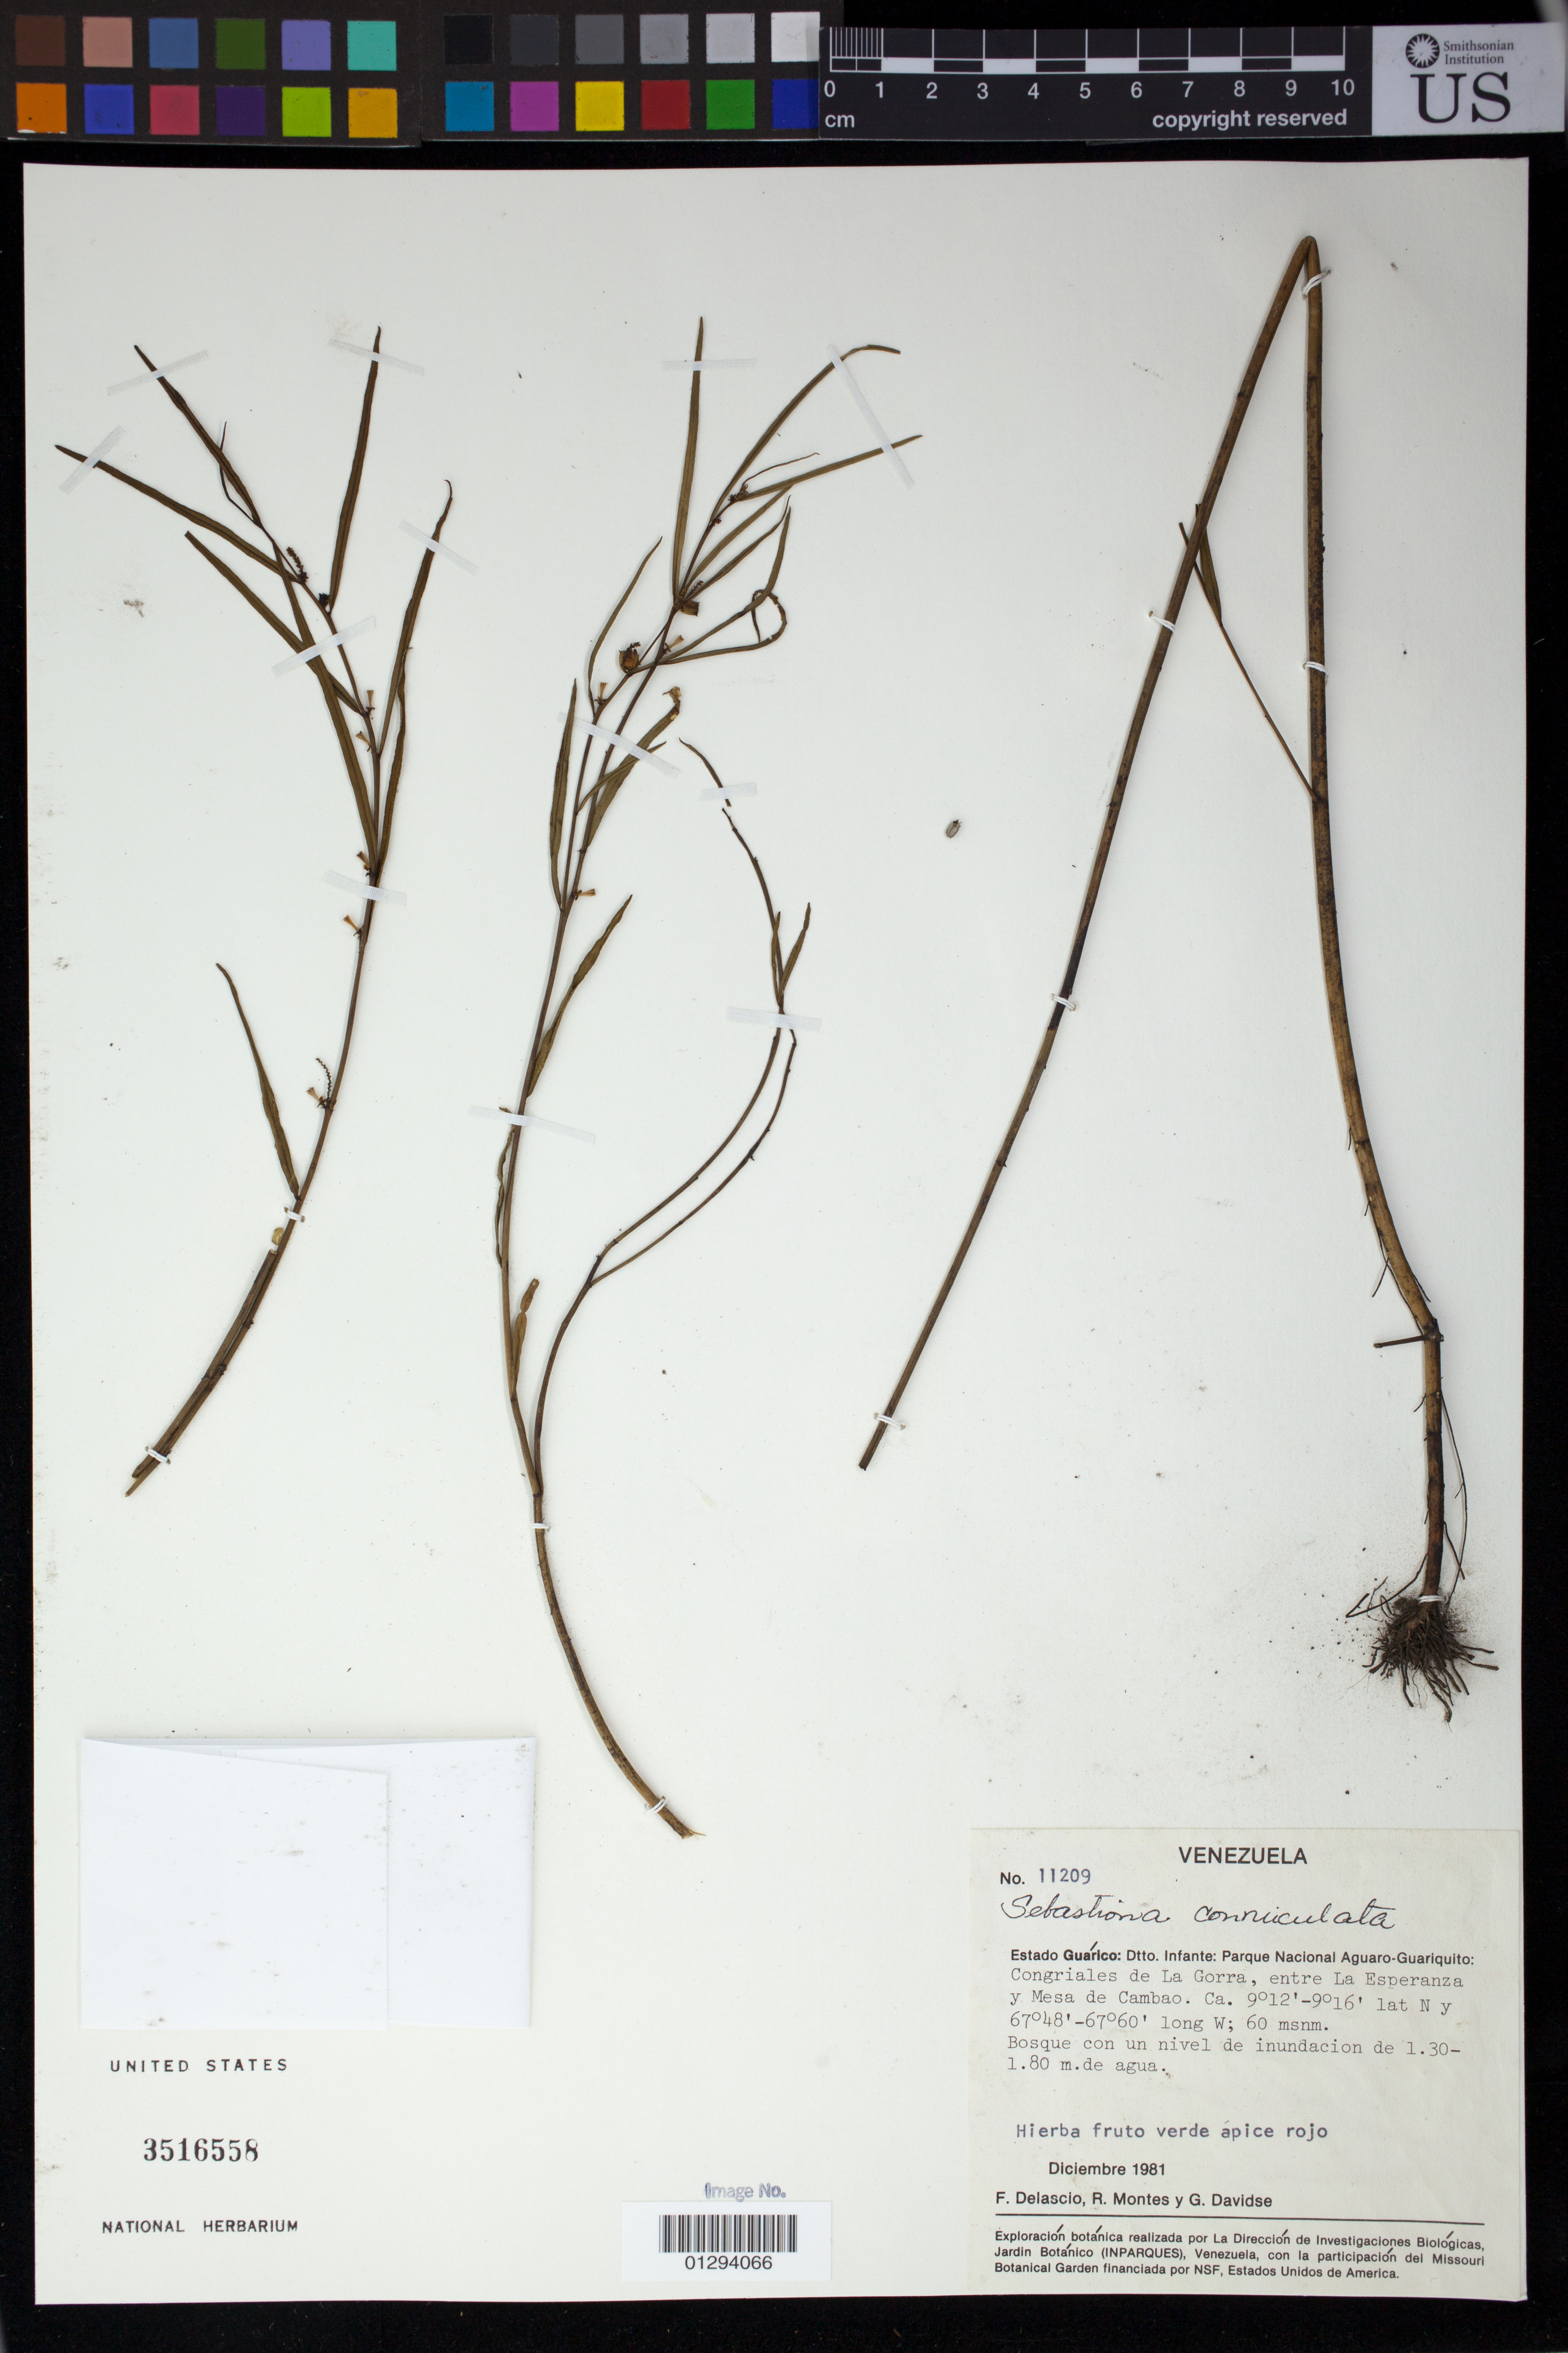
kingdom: Plantae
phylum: Tracheophyta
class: Magnoliopsida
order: Malpighiales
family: Euphorbiaceae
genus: Sebastiania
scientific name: Sebastiania corniculata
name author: (Vahl) Müll. Arg.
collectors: F. Delascio C., R. Montes & G. Davidse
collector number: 11209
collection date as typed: Dec 1981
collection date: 1981-12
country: Venezuela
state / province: Guárico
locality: Congriales de LA Gorra, entre La Esperanza y Mesa de Cambao.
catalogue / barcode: US 3516558